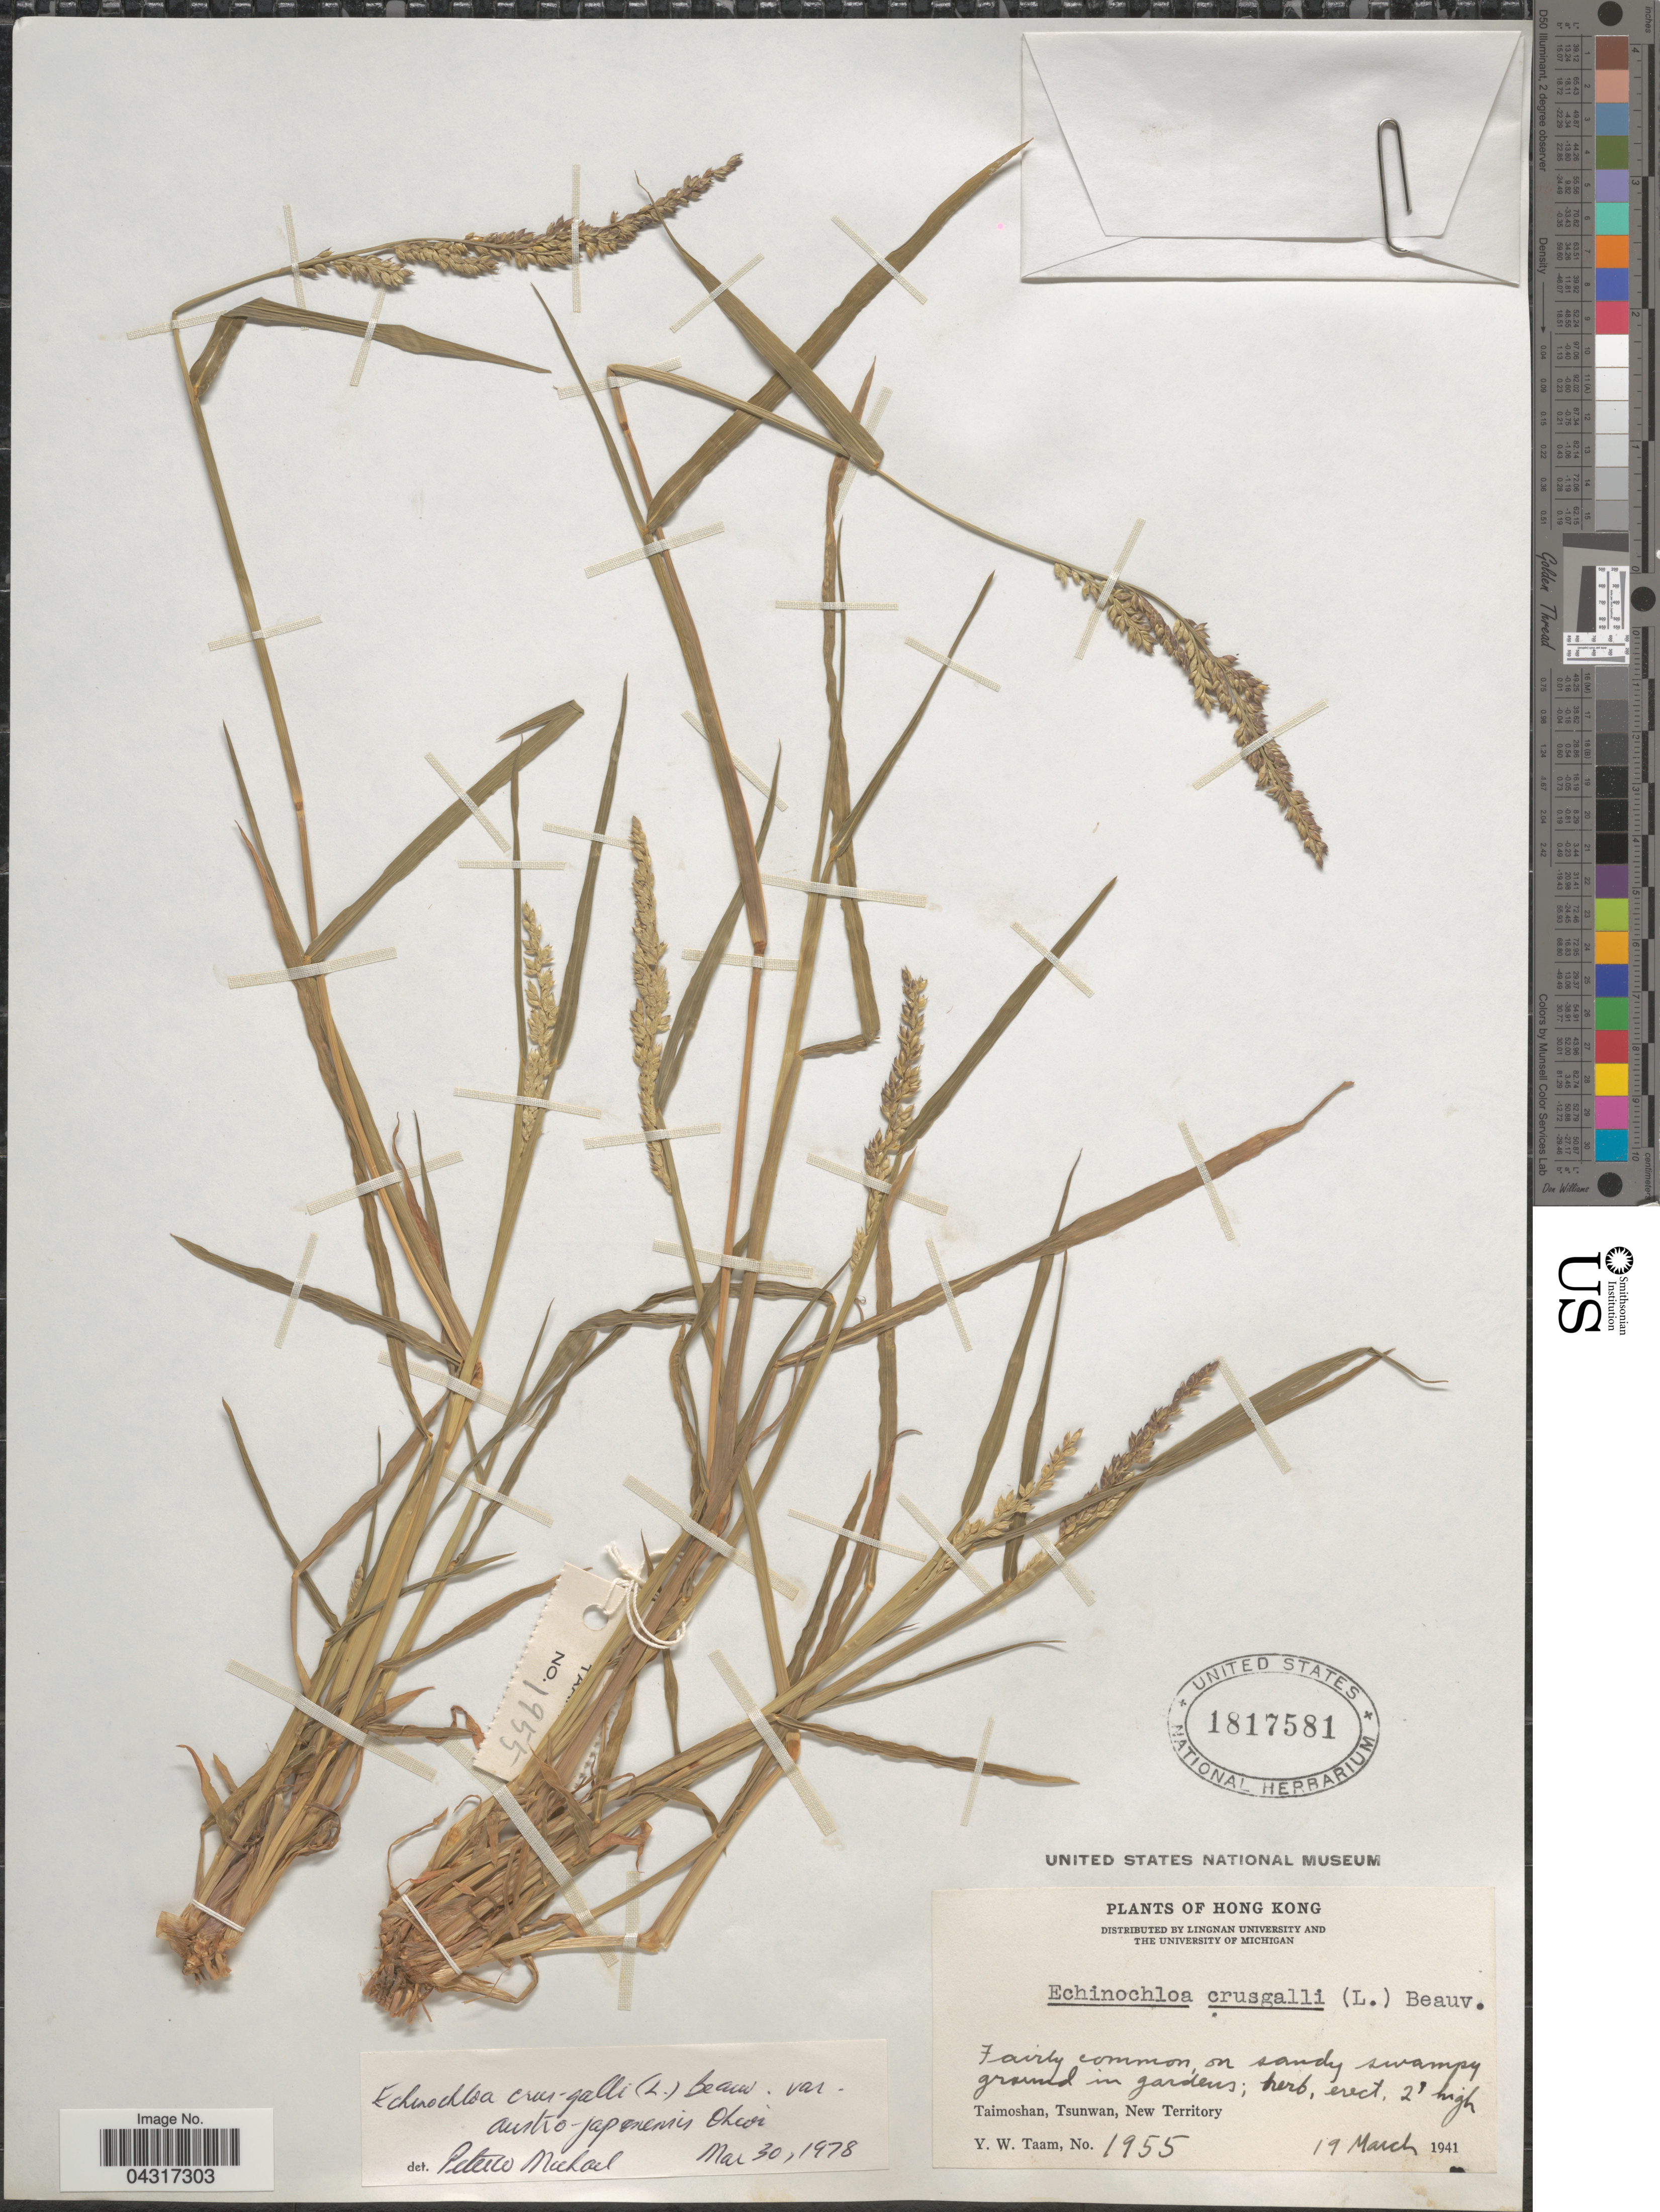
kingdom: Plantae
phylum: Tracheophyta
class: Liliopsida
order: Poales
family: Poaceae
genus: Echinochloa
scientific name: Echinochloa crus-galli var. austrojaponensis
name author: Ohwi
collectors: Y. W. Taam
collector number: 1955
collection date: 1941-03-19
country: China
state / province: Hong Kong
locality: Fairly common on sandy swampy ground in gardens; Taimoshan, Tsunwan, New Territory.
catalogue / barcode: US 1817581